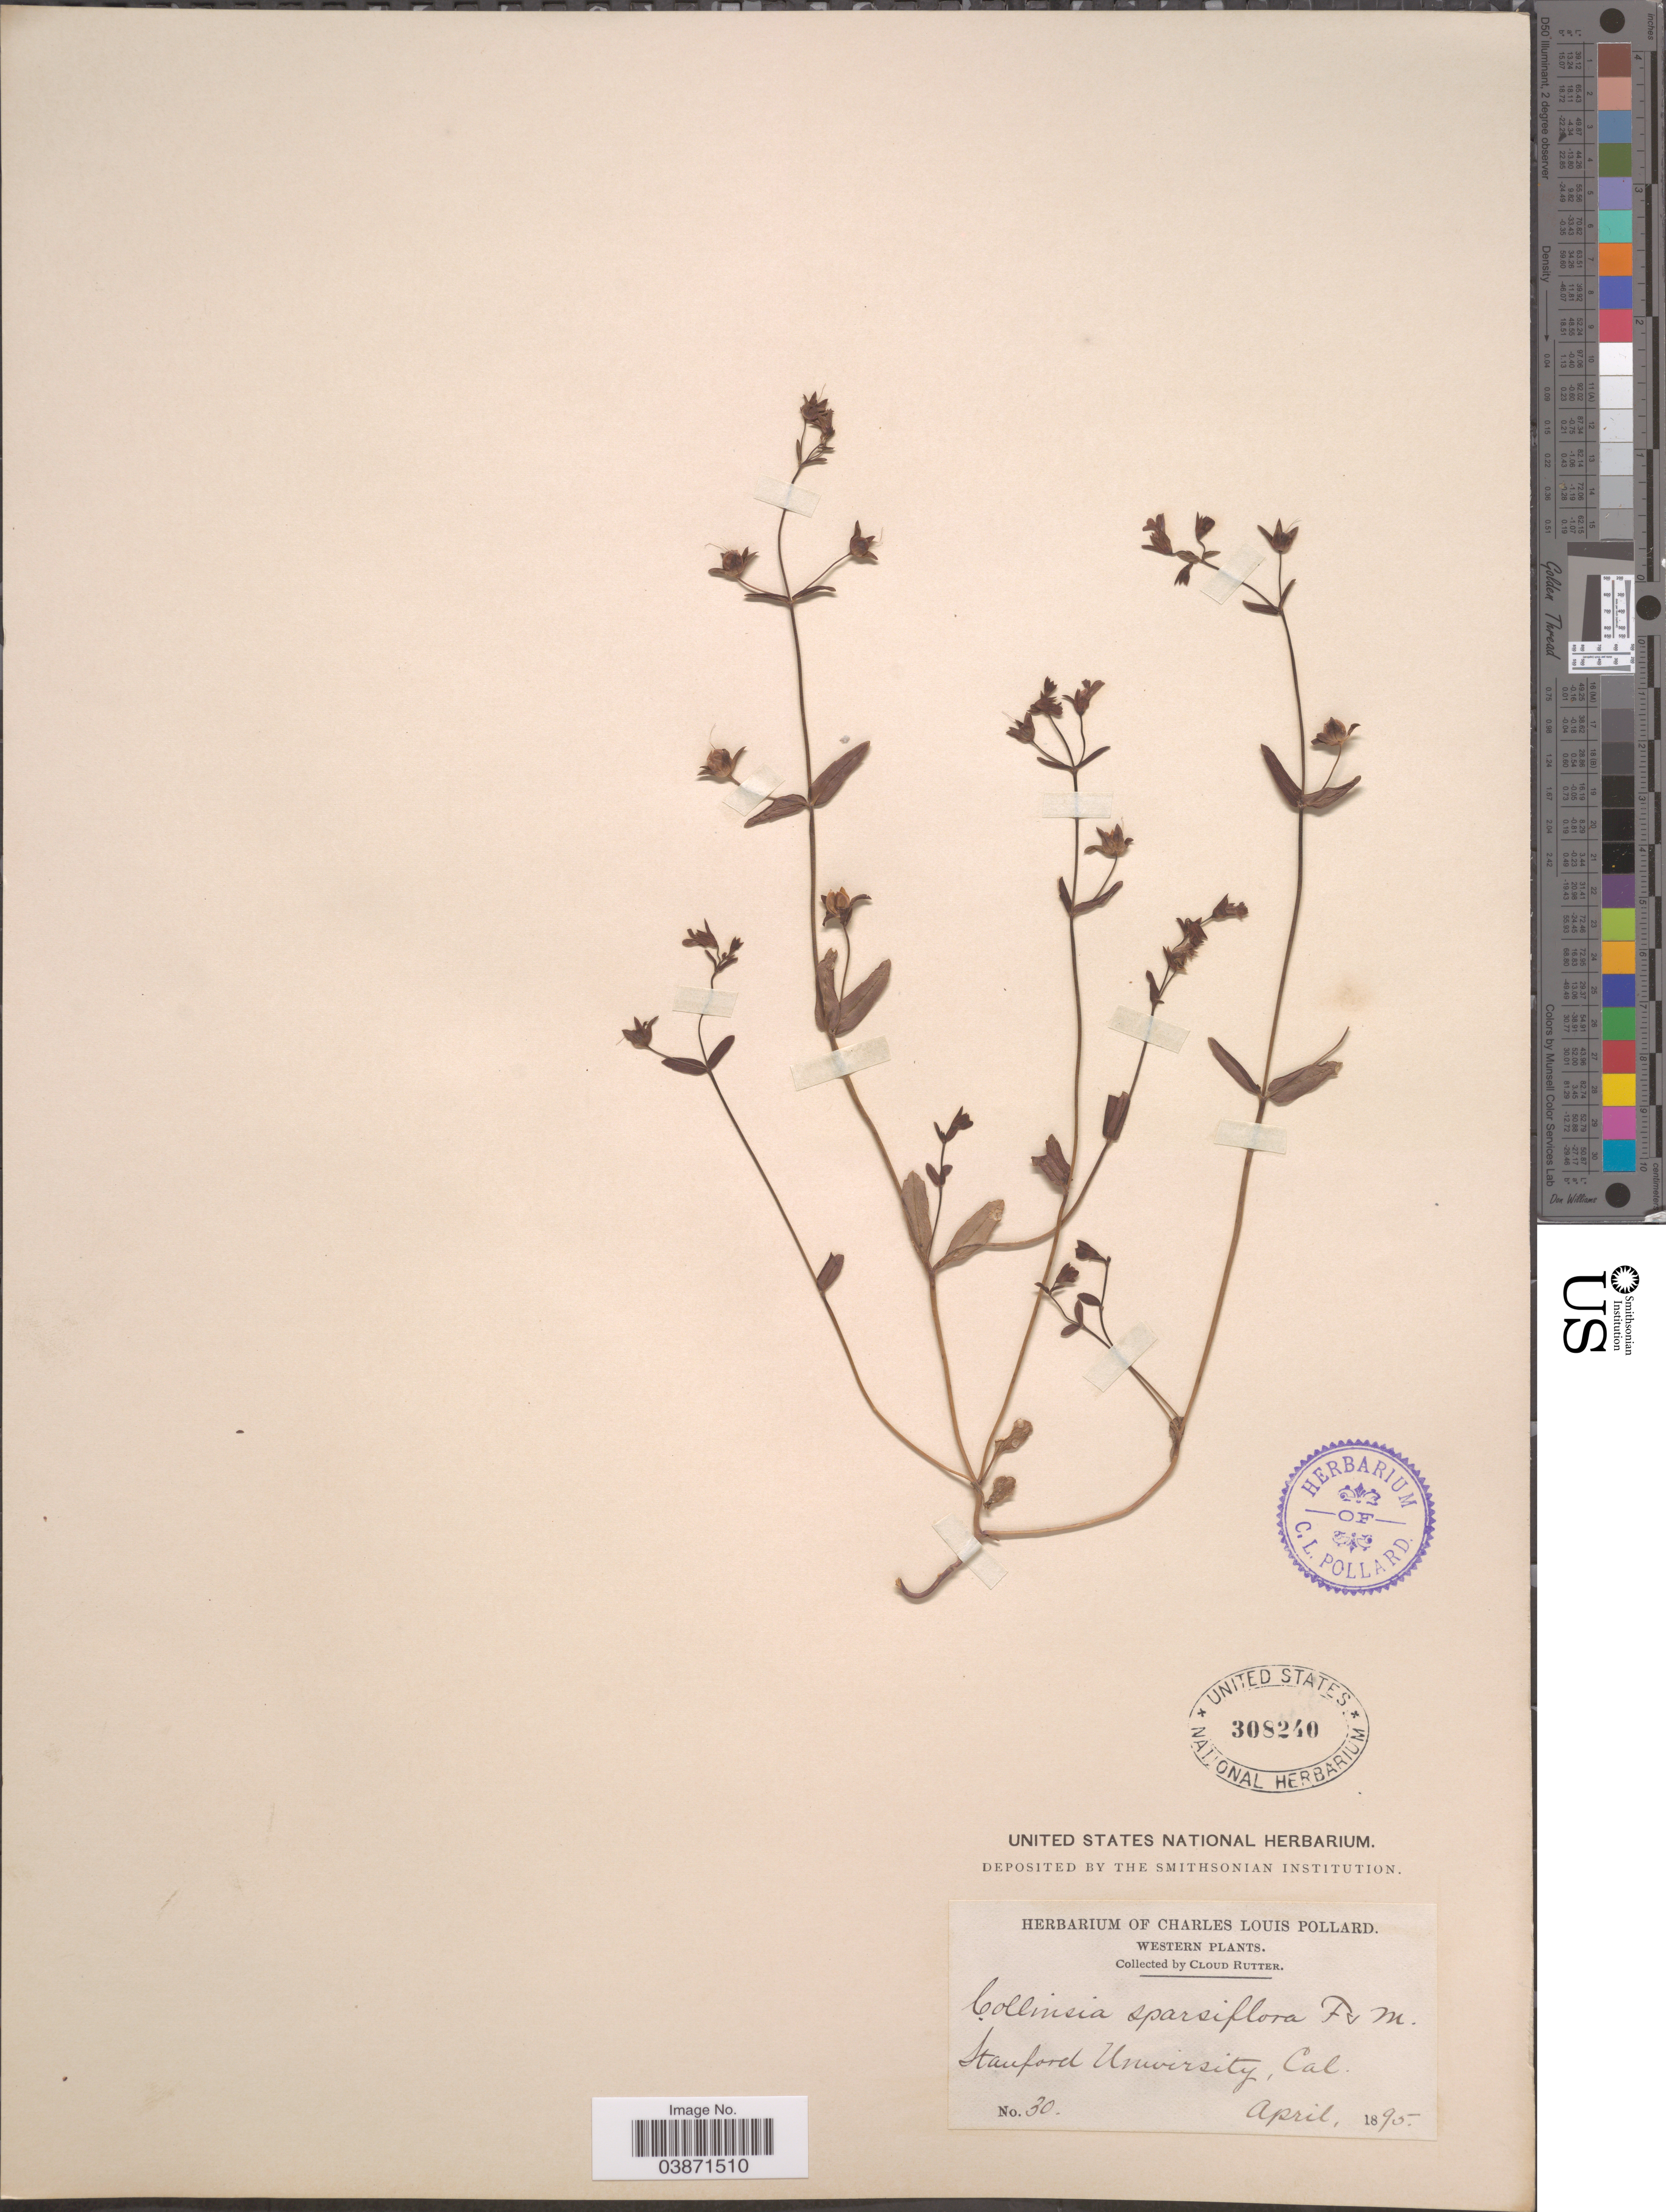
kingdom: Plantae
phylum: Tracheophyta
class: Magnoliopsida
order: Lamiales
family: Plantaginaceae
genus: Collinsia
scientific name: Collinsia sparsiflora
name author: Fisch. & C.A. Mey.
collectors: C. Rutter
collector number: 30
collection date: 1895-04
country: United States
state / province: California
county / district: Santa Clara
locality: Western. Stanford University.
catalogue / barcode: US 308240